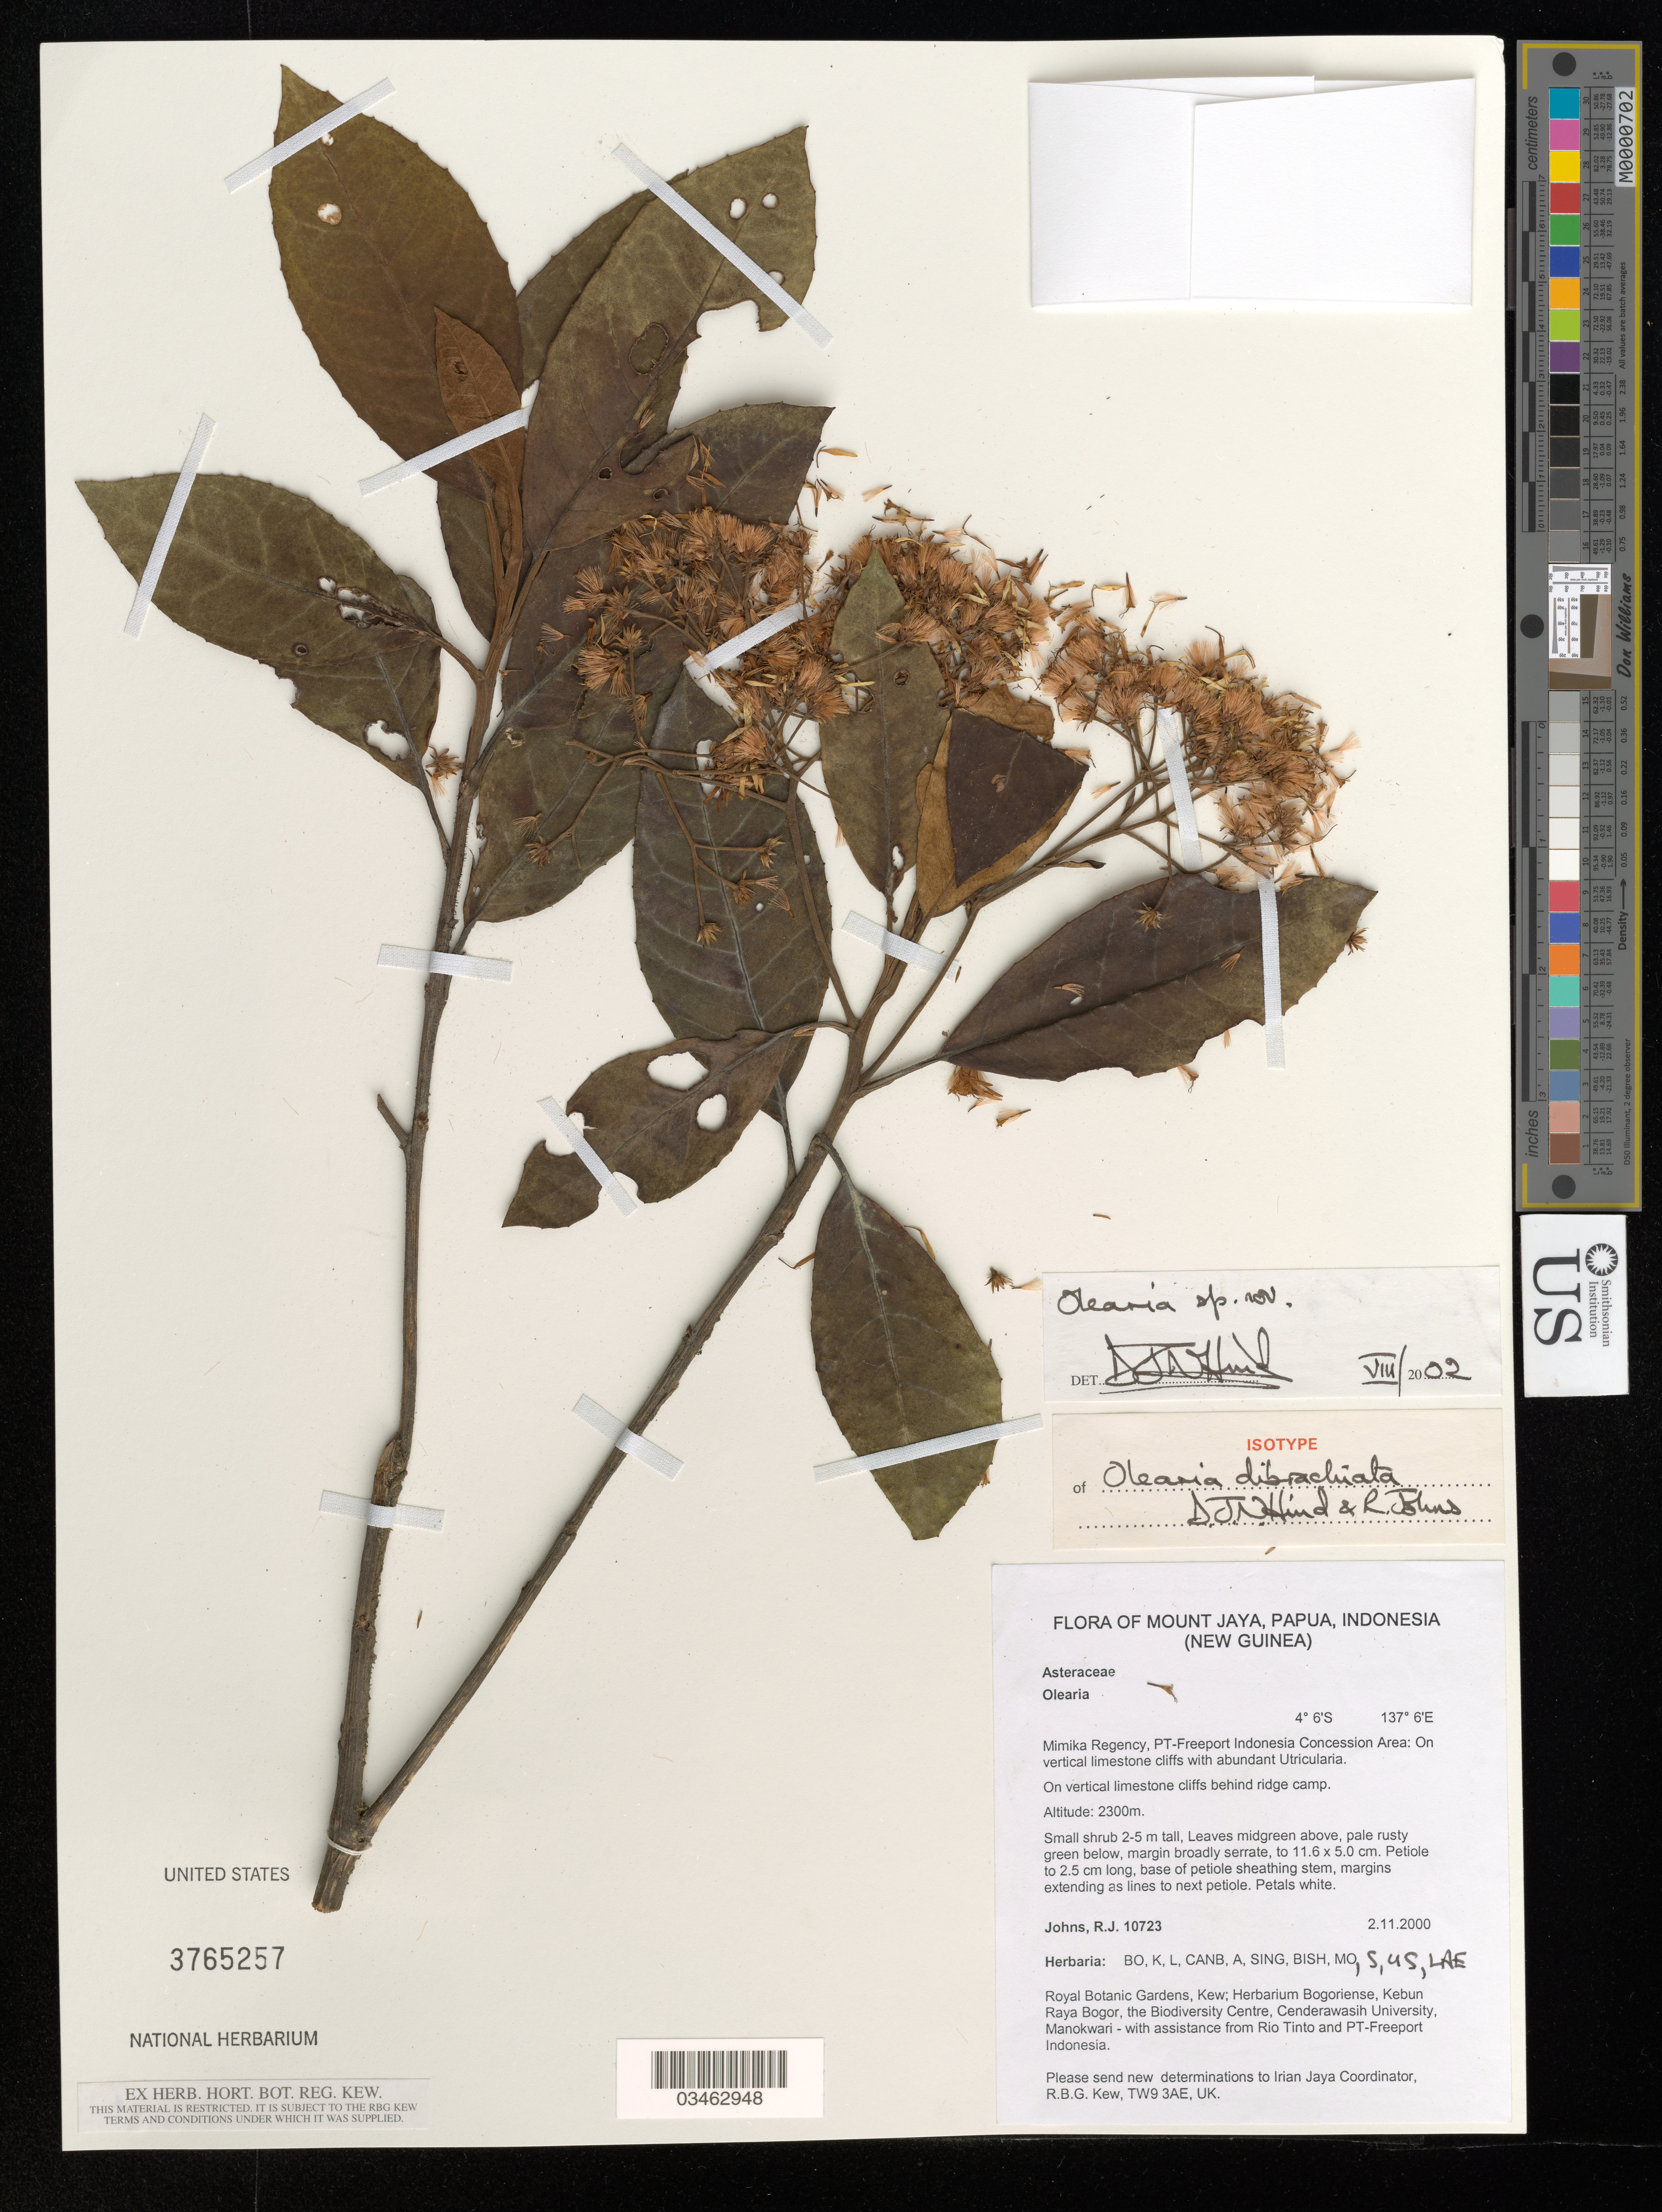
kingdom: Plantae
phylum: Tracheophyta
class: Magnoliopsida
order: Asterales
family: Asteraceae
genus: Olearia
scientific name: Olearia dibrachiata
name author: D.J.N. Hind & R.J. Johns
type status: Isotype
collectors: R. Johns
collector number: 10723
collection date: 2000-11-02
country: Indonesia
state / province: Papua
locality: Mimika Regency, PT-Freeport Indonesia Concession Area.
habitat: On vertical limestone cliffs behind ridge camp. With abundant Utricularia.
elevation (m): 2300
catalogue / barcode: US 3765257